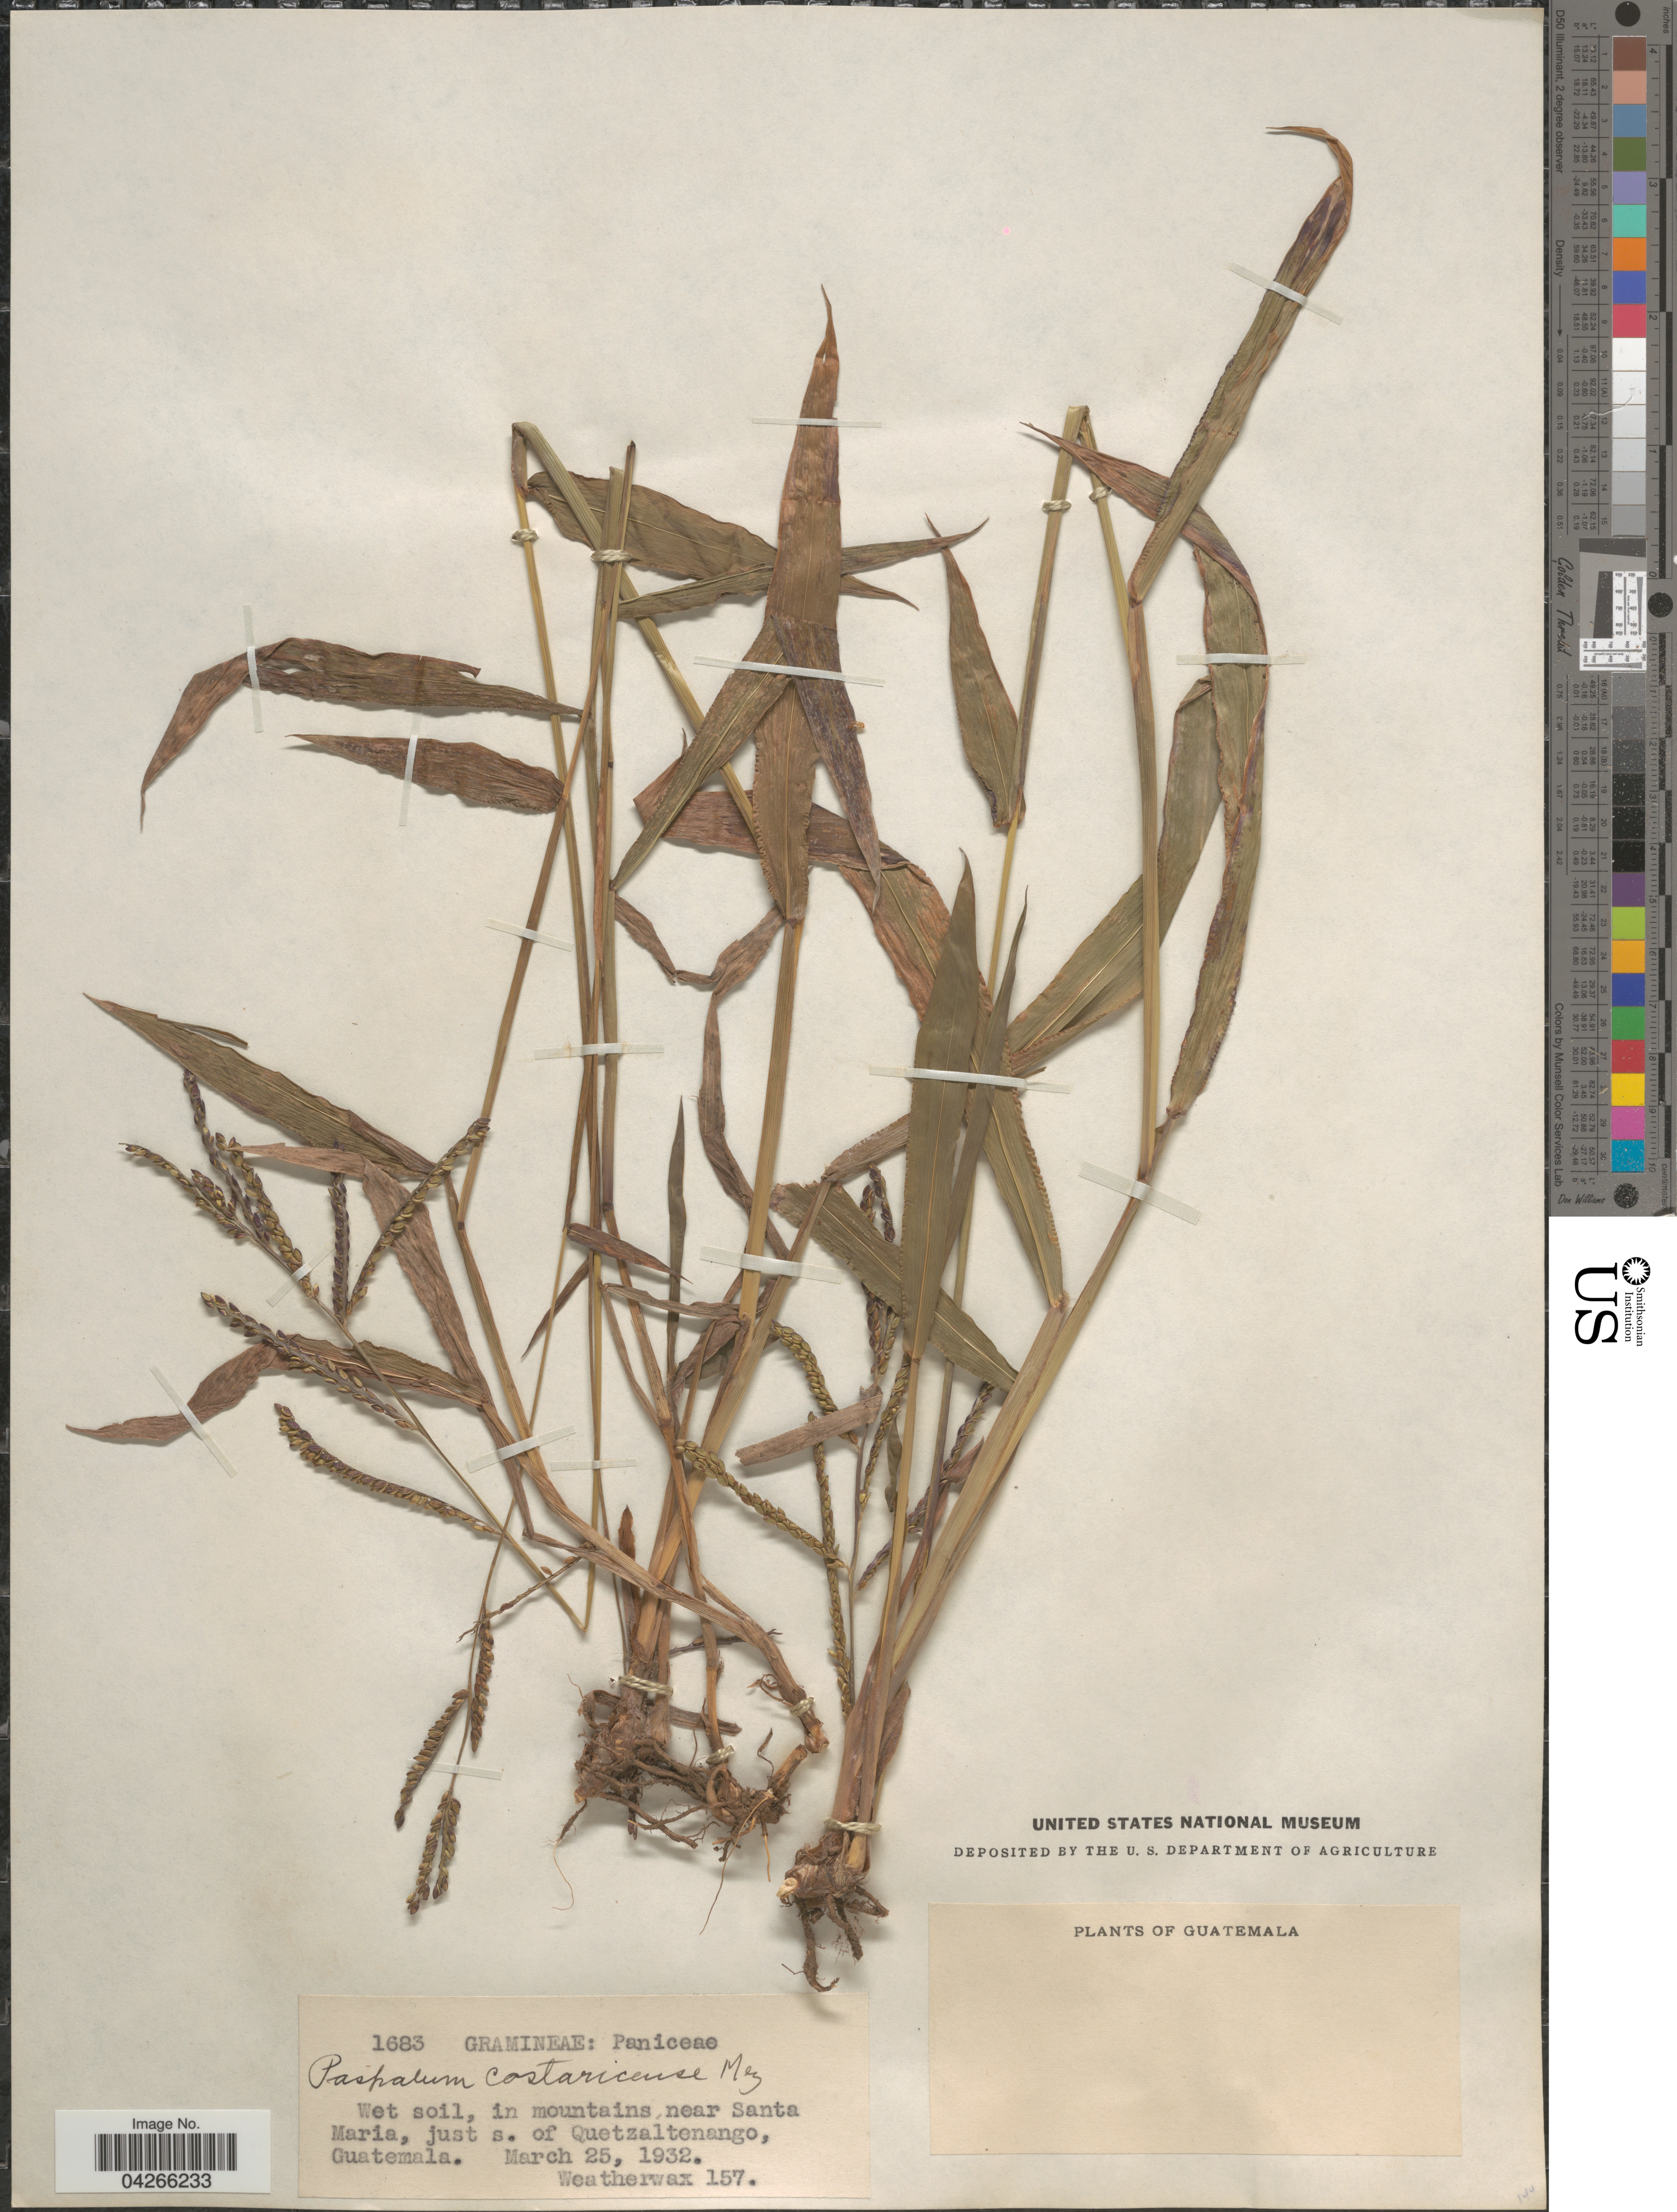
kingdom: Plantae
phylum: Tracheophyta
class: Liliopsida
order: Poales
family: Poaceae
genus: Paspalum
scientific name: Paspalum costaricense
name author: Mez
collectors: -. Weatherwax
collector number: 157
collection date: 1932-03-25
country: Guatemala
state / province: Quetzaltenango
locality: Wet soil, in mountains near Santa Maria, just s. of Quetzaltenango.